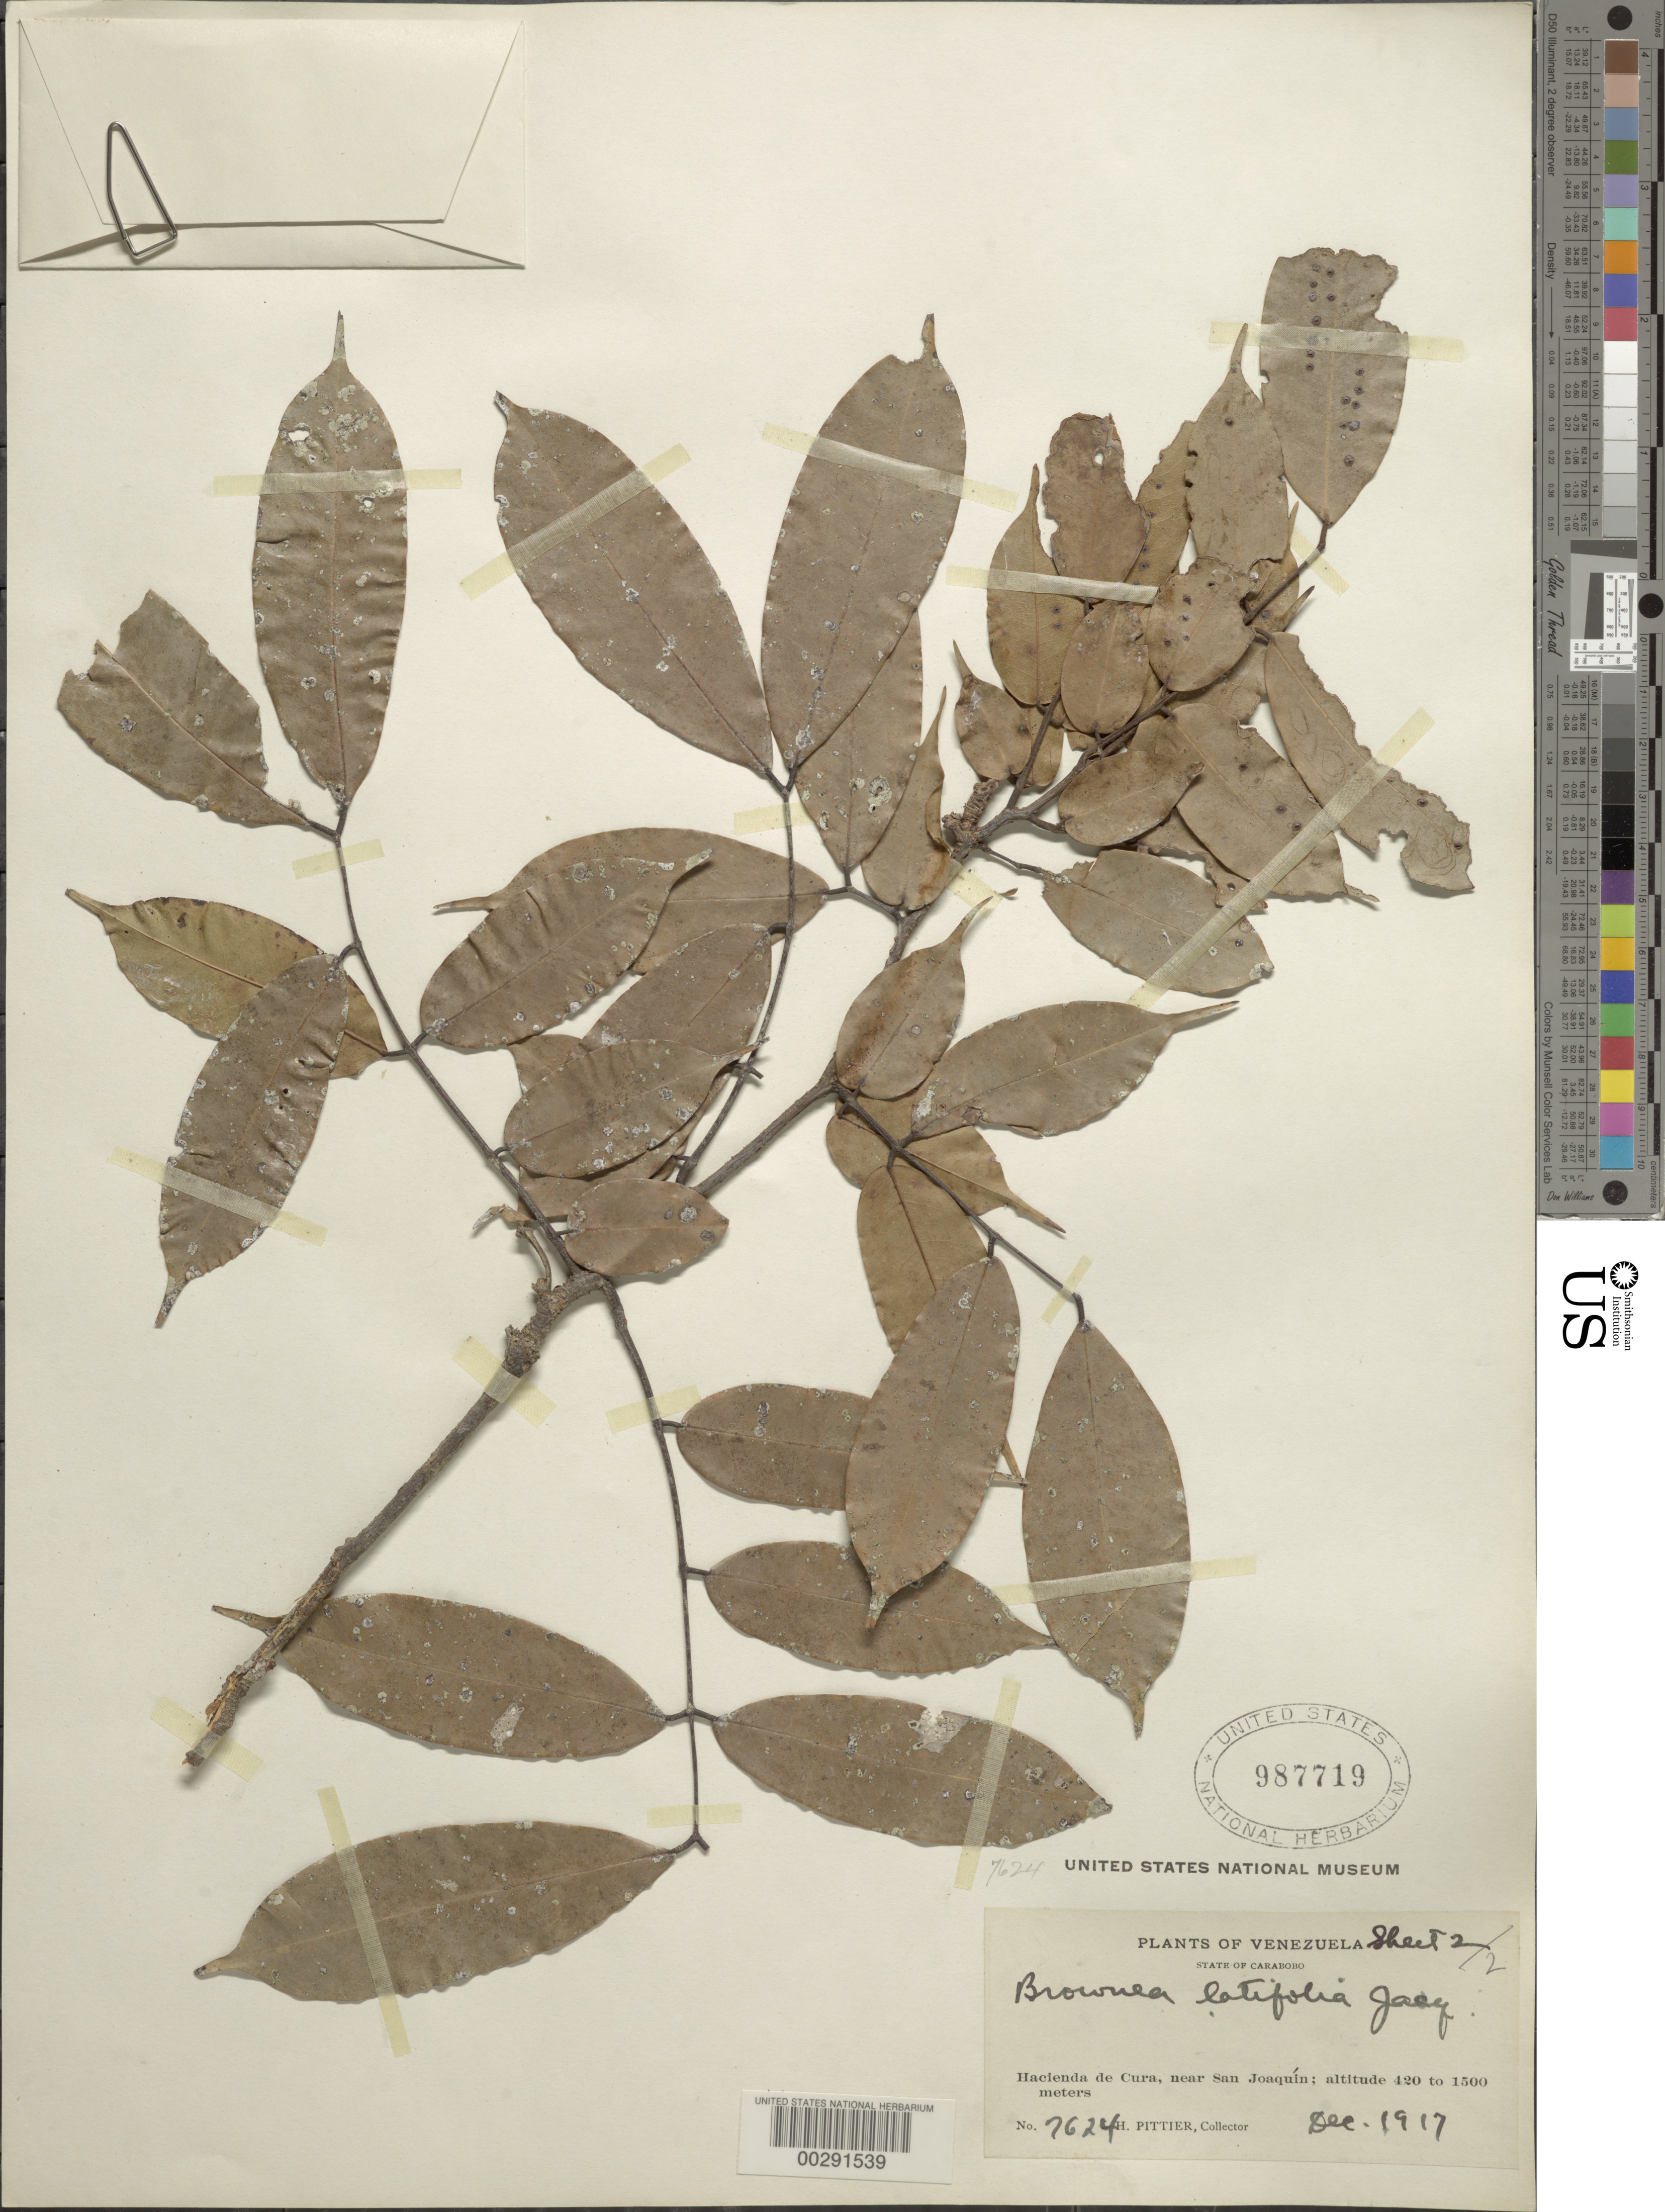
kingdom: Plantae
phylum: Tracheophyta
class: Magnoliopsida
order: Fabales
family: Fabaceae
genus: Brownea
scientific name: Brownea latifolia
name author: Jacq.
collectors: H. F. Pittier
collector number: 7624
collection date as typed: Dec 1917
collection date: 1917-12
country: Venezuela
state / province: Carabobo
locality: Hacienda de cura, near san joaquin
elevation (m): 420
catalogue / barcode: US 987719